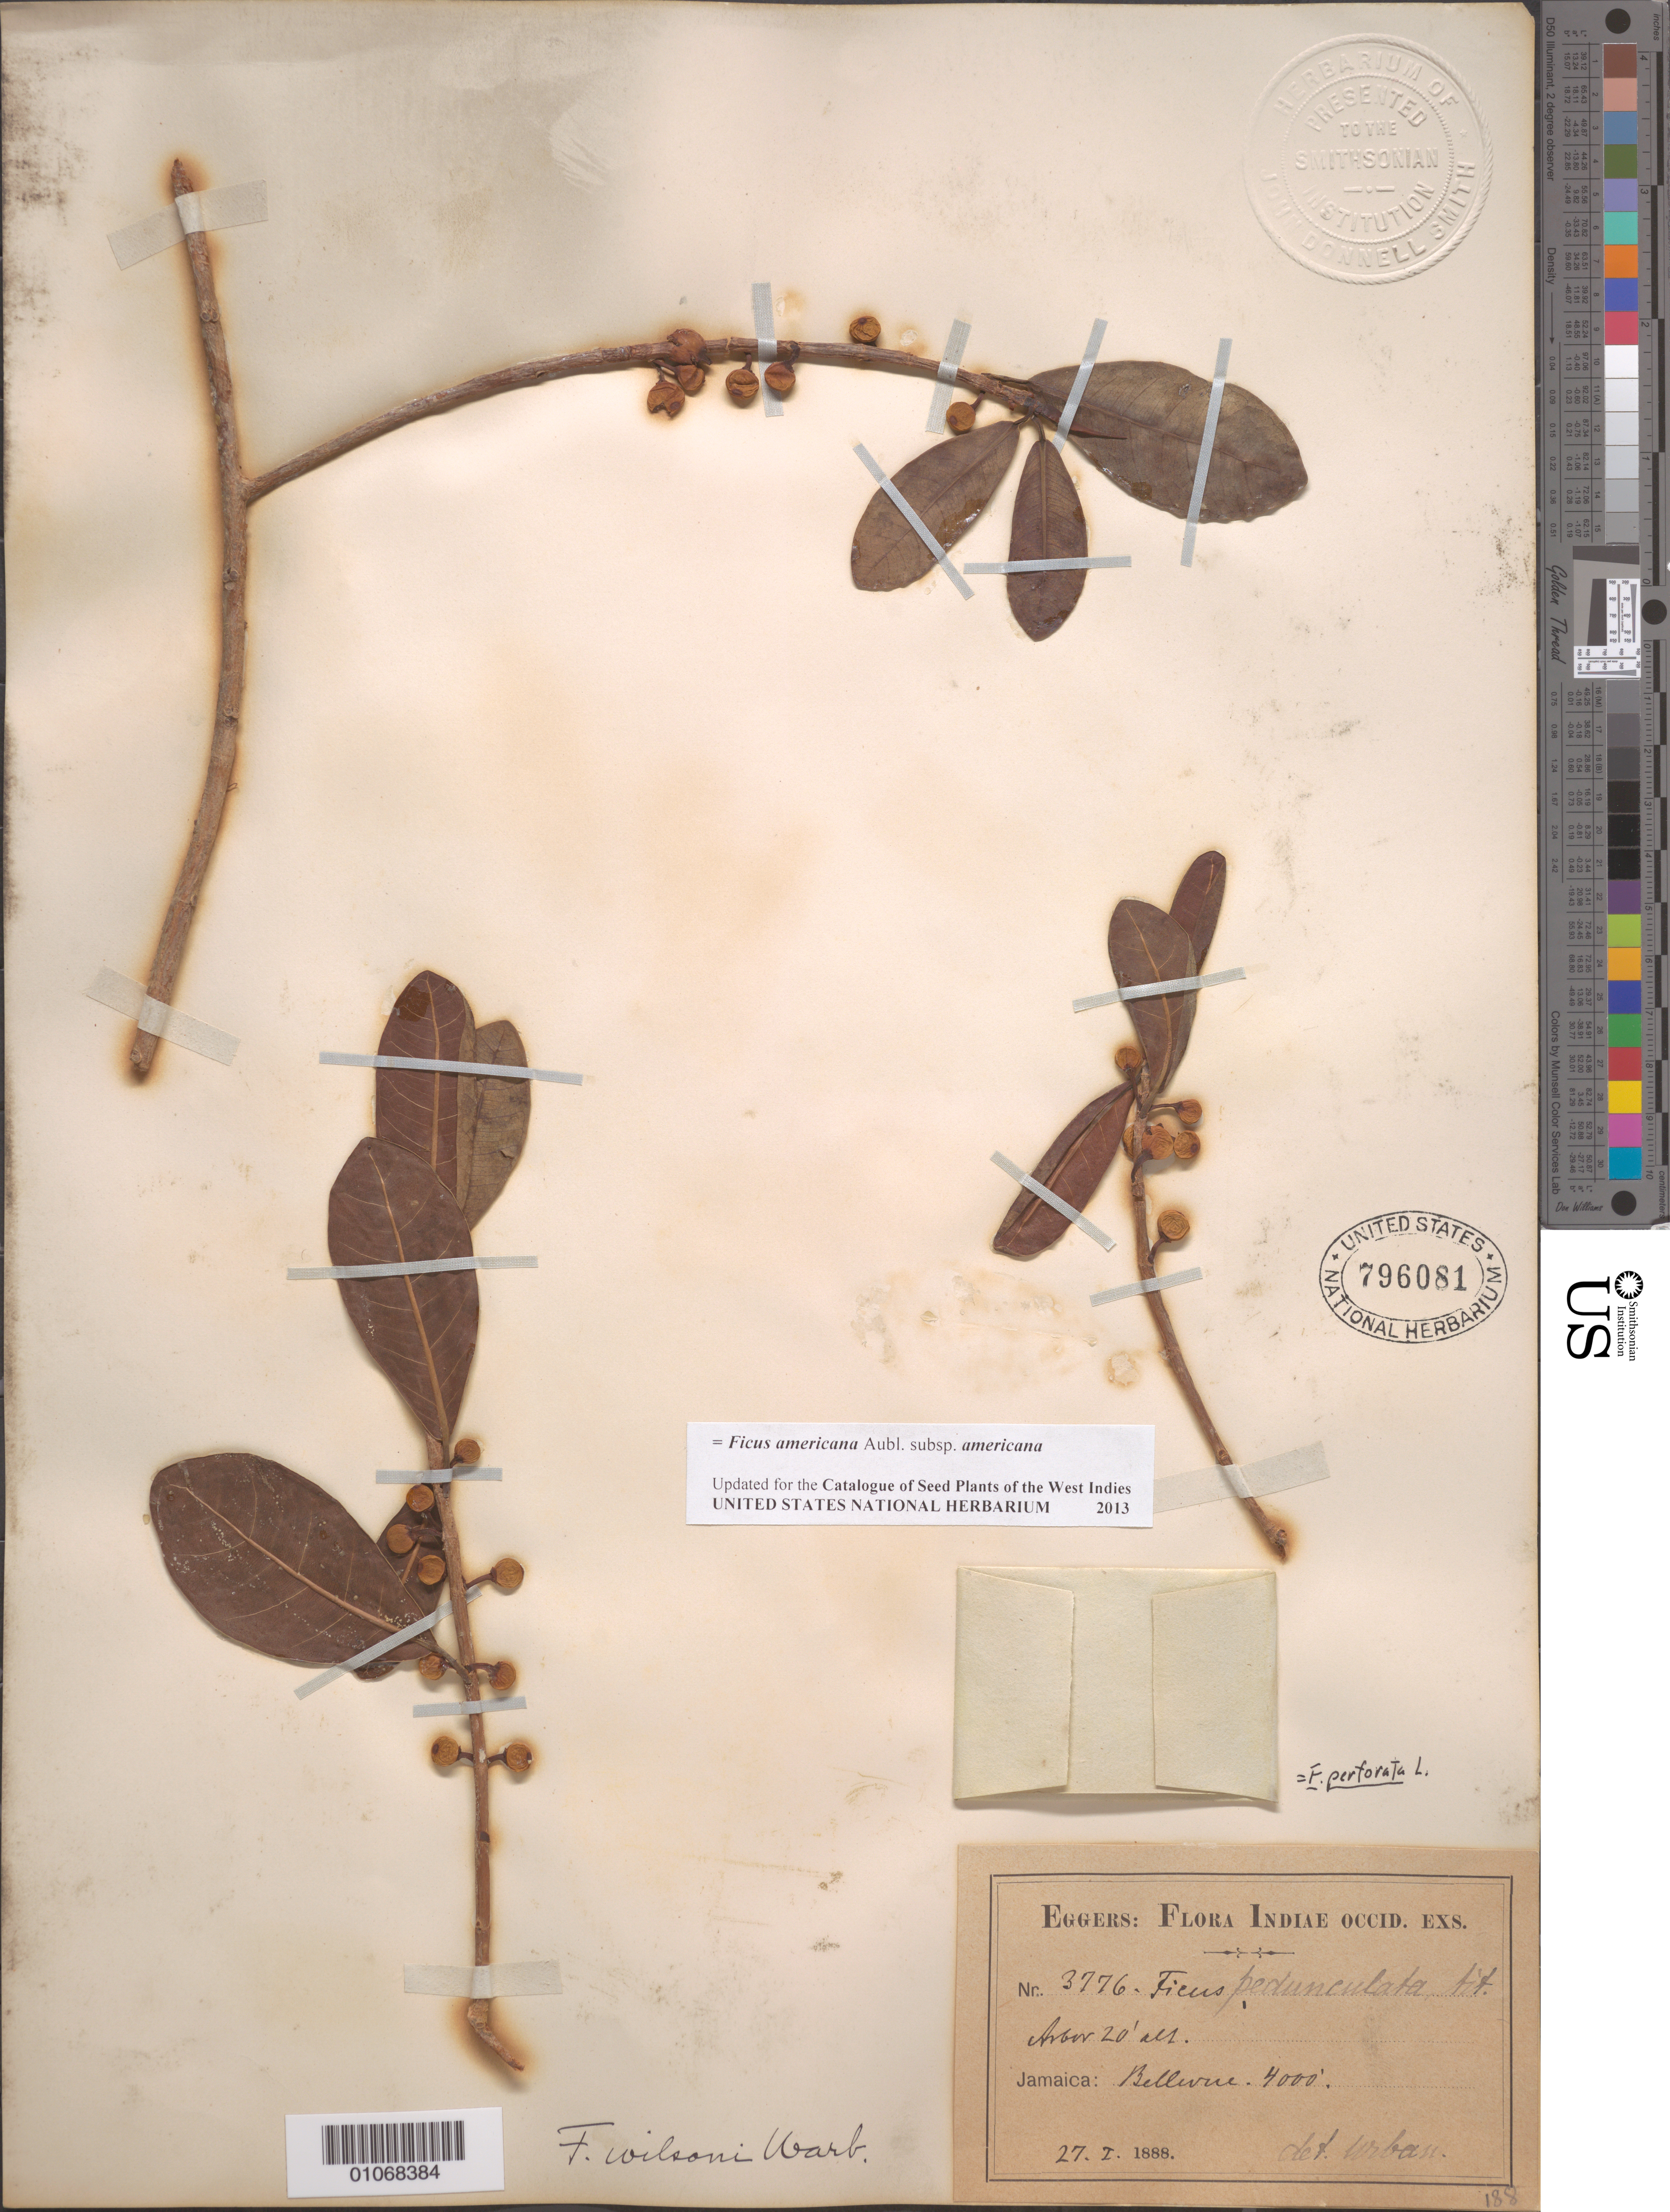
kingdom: Plantae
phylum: Tracheophyta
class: Magnoliopsida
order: Rosales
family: Moraceae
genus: Ficus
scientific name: Ficus perforata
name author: L.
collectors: H. F. A. von Eggers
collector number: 3776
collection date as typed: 27 Jan 1888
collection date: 1888-01-27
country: Jamaica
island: Jamaica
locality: Bellouve.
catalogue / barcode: US 796081